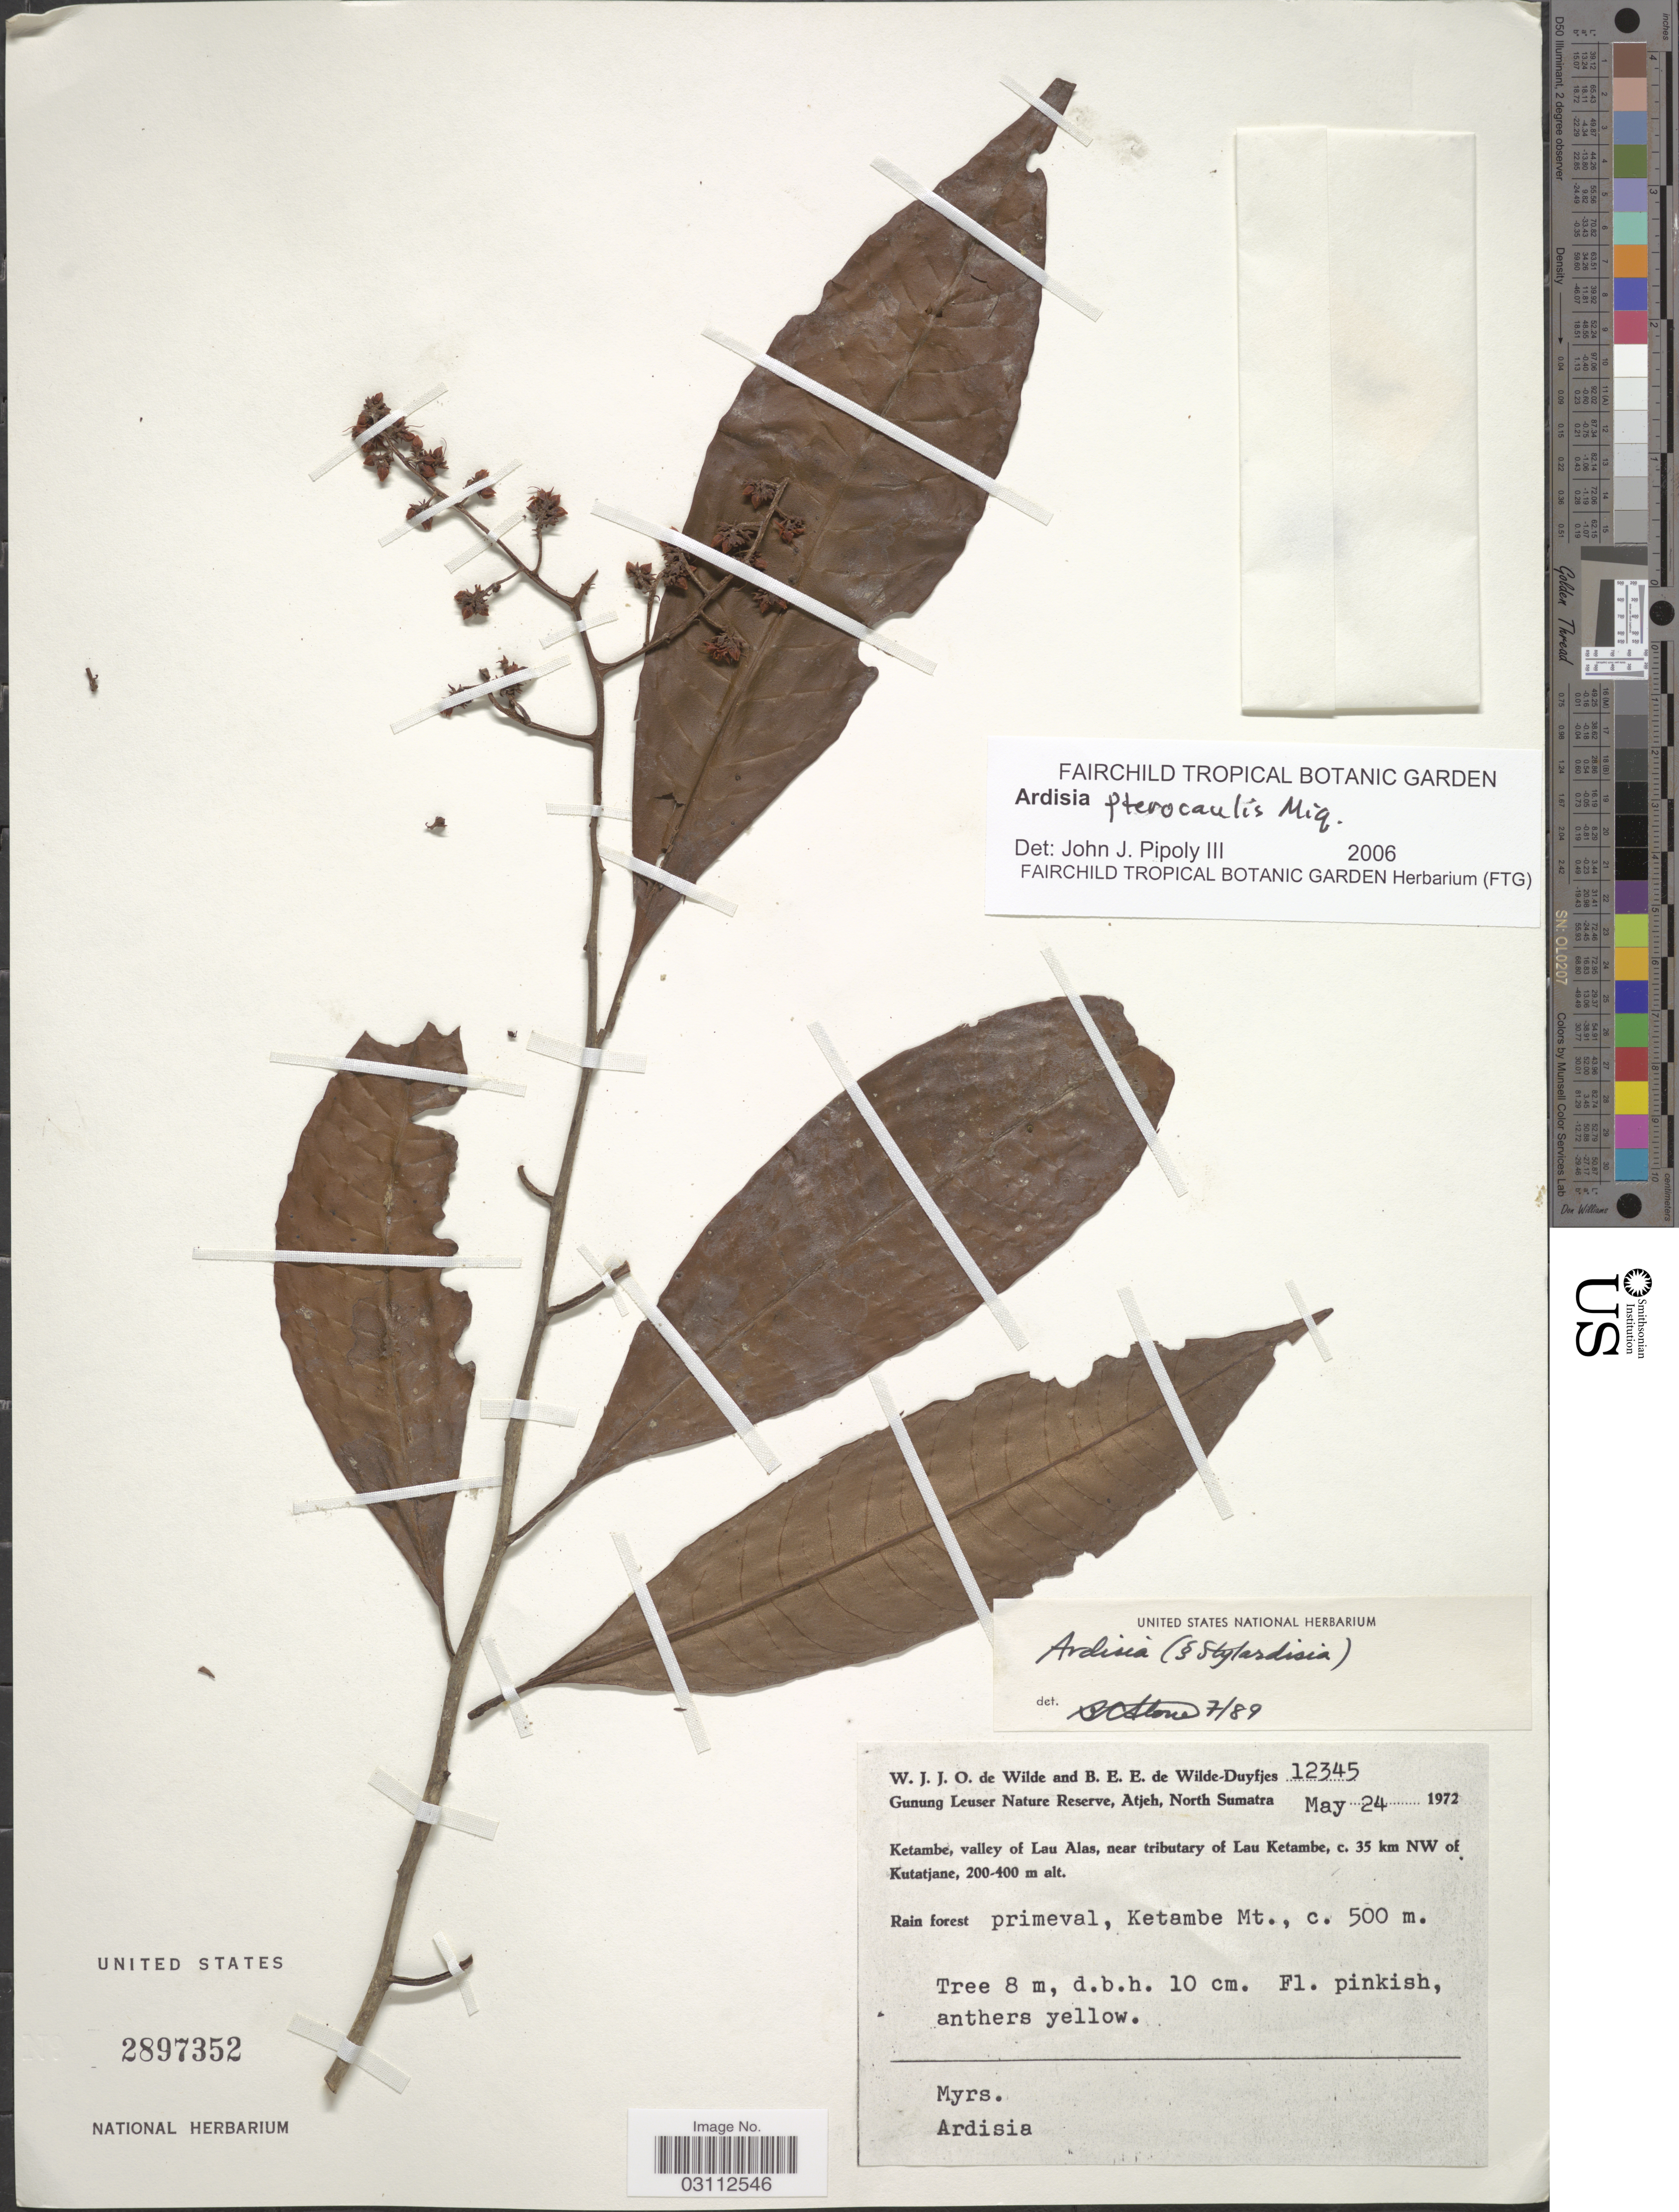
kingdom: Plantae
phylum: Tracheophyta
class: Magnoliopsida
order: Ericales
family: Primulaceae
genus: Ardisia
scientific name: Ardisia pterocaulis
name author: Miq.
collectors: W. J. de Wilde & B. E. de Wilde-Duyfjes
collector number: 12345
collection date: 1972-05-24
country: Indonesia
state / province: Sumatra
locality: Gunung Leuser Nature Reserve, Atjeh, North Sumatra. Ketambe, valley of Lau Alas, near tributary of Lau Ketambe, c. 35 km NW of Kutatjane. Rain forest primeval, Ketambe Mt.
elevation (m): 500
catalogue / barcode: US 2897352